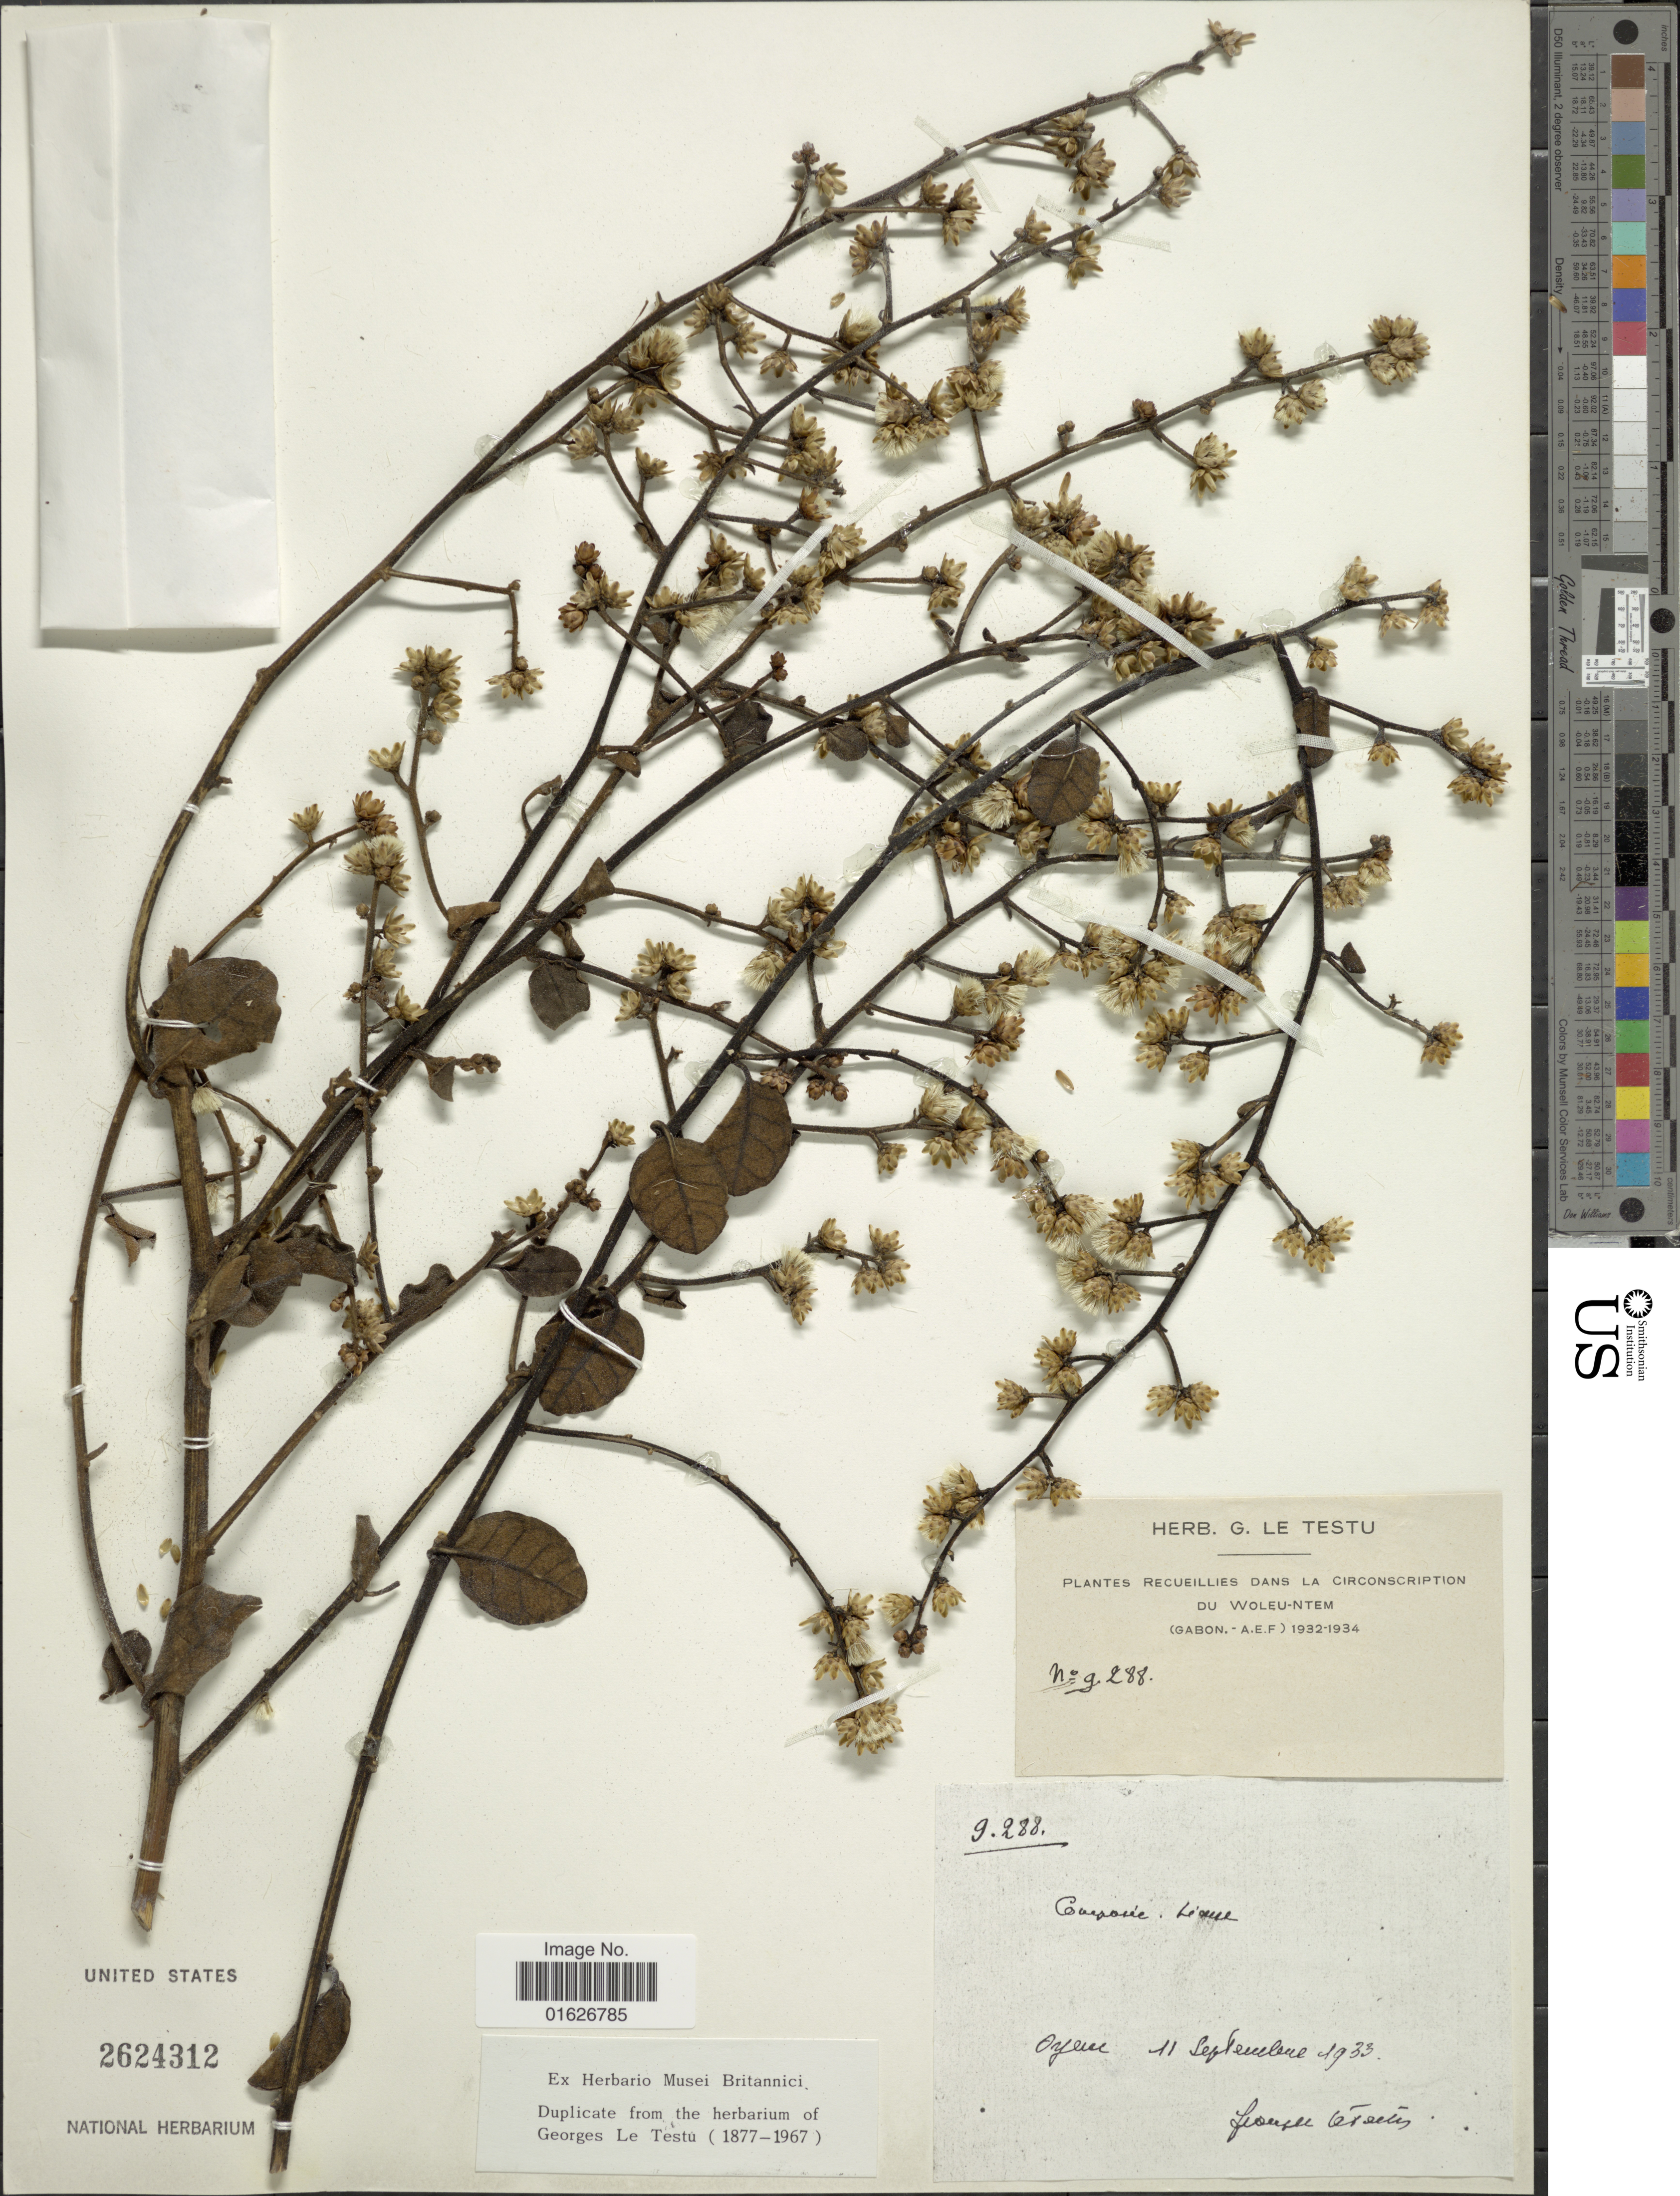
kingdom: Plantae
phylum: Tracheophyta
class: Magnoliopsida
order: Asterales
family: Asteraceae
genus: Strobocalyx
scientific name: Strobocalyx sp.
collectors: G. Le Testu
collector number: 9288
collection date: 1933-09-11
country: Gabon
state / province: Woleu-Ntem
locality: Oyem.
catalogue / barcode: US 2624312